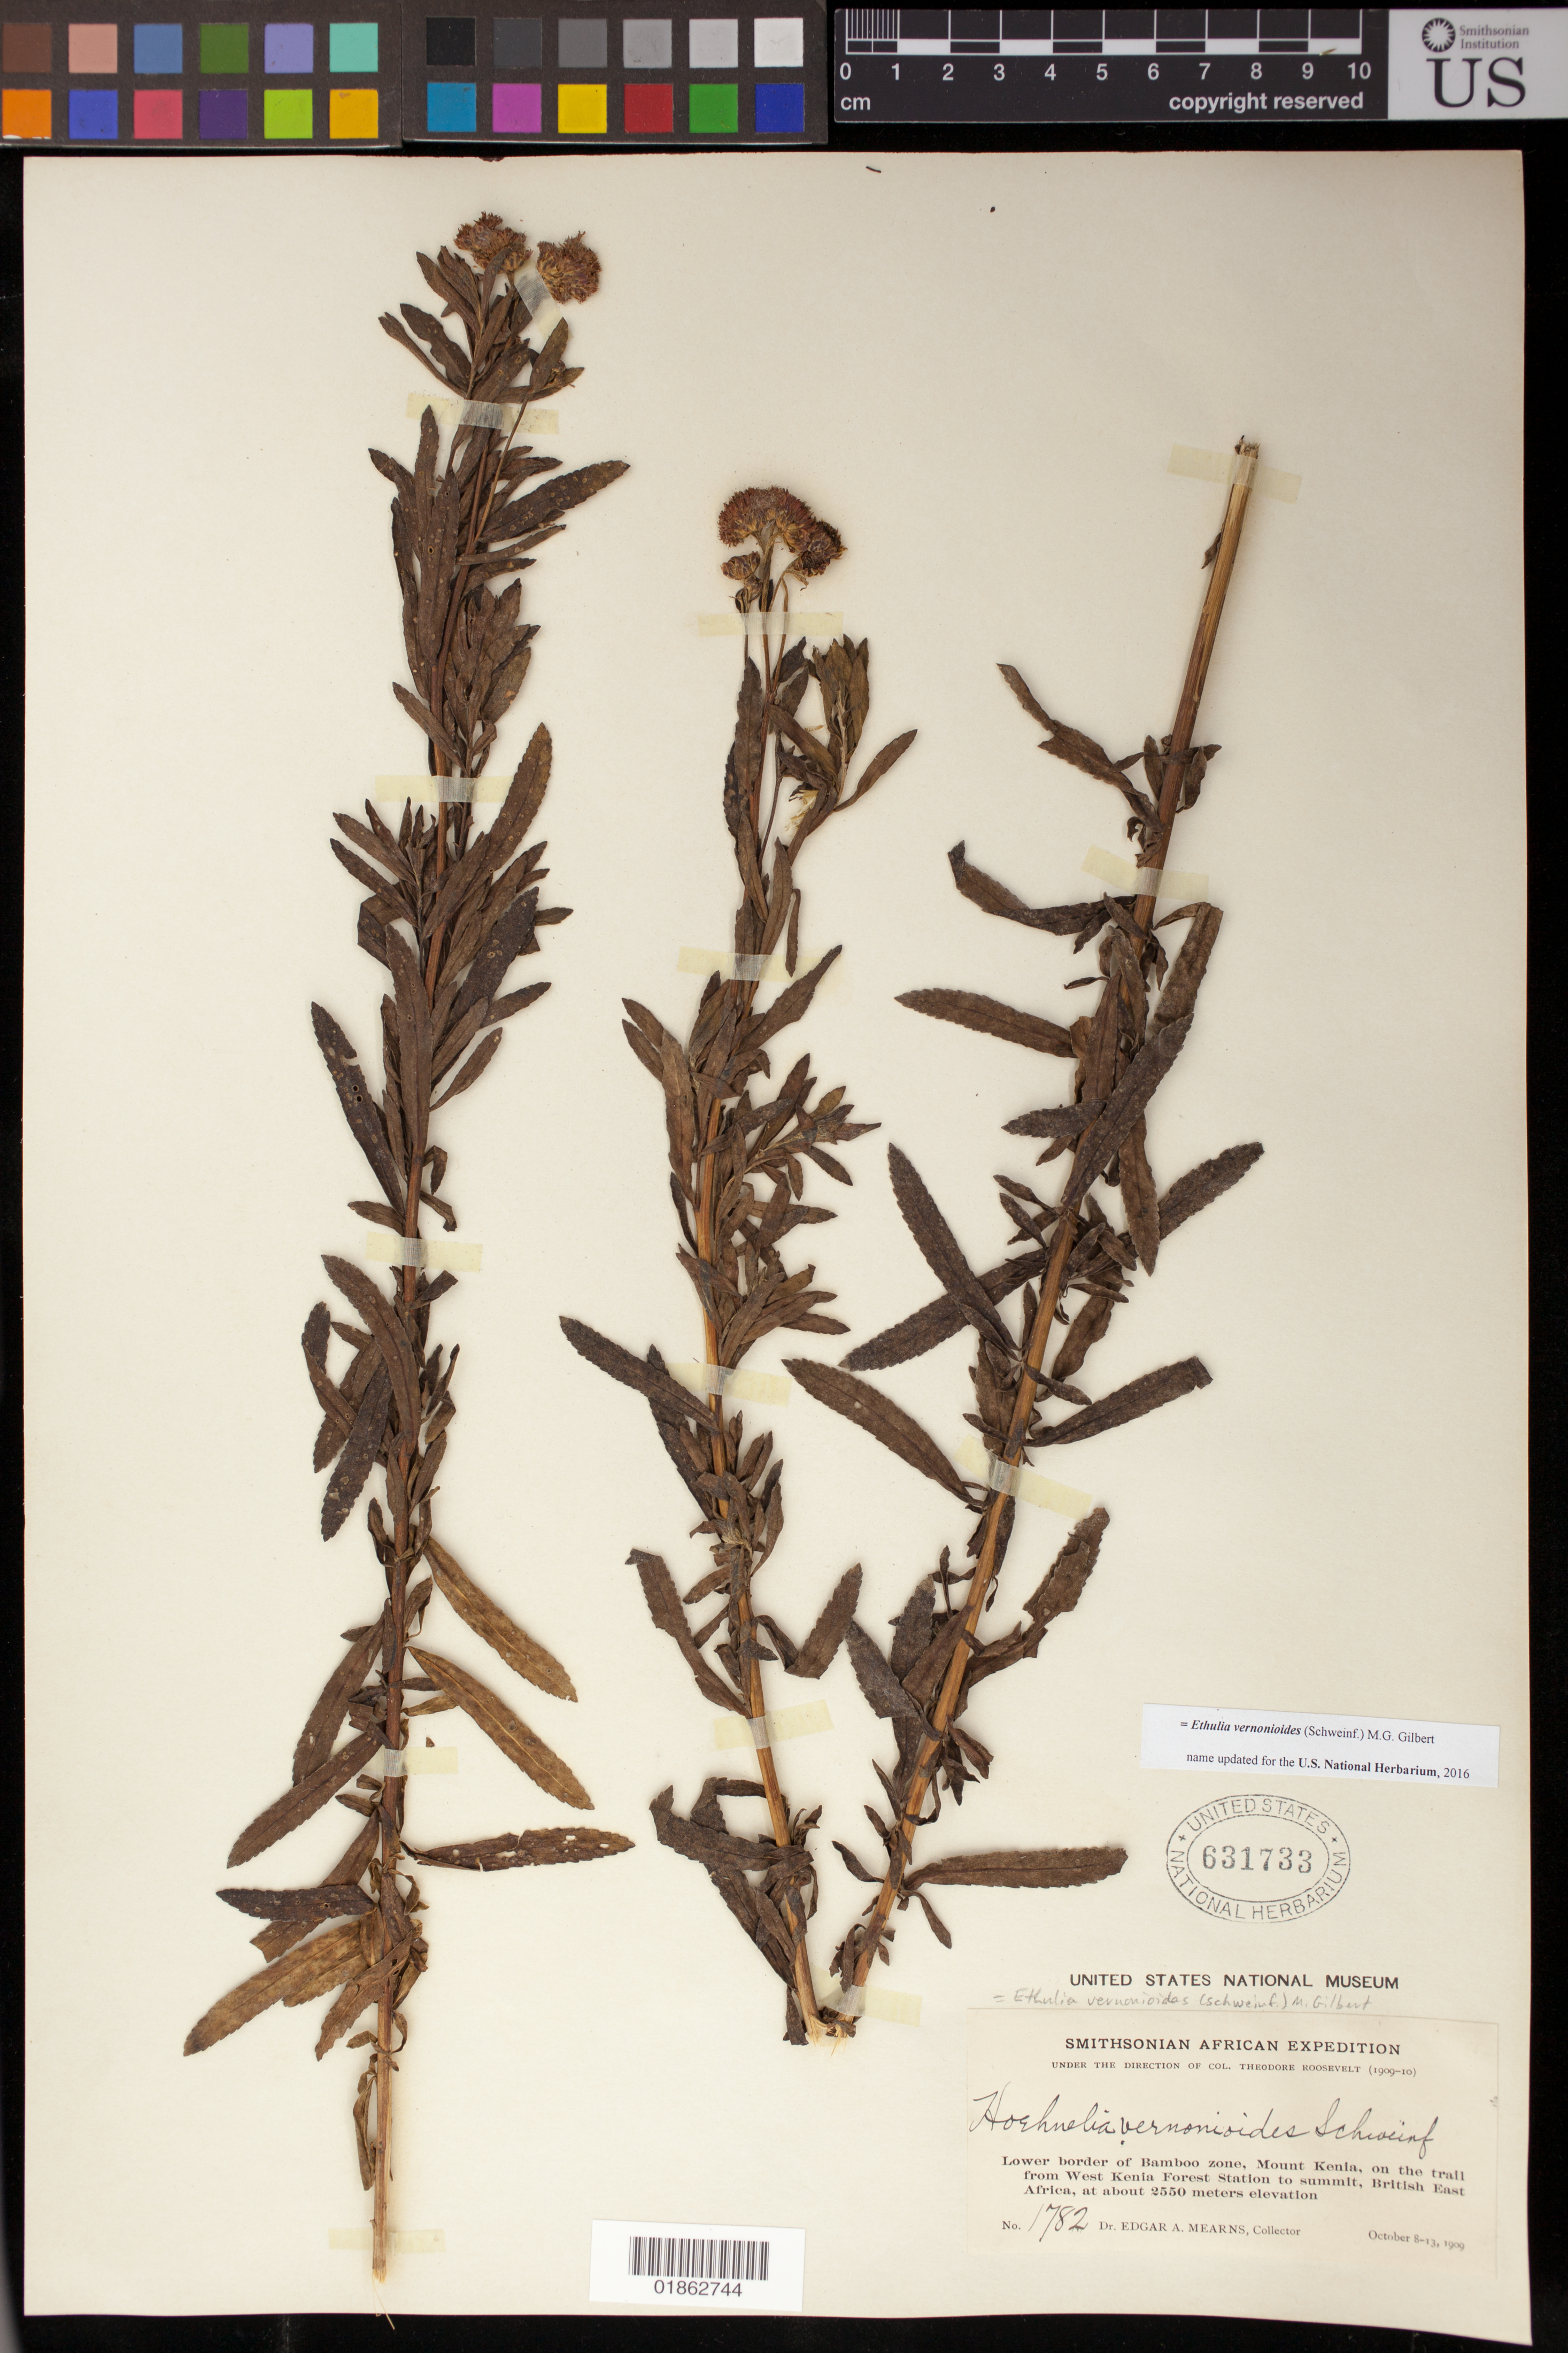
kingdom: Plantae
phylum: Tracheophyta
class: Magnoliopsida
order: Asterales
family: Asteraceae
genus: Ethulia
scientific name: Ethulia vernonioides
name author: (Schweinf.) M.G. Gilbert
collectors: E. A. Mearns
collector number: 1782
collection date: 1909-10-08/1909-10-13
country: Kenya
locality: Lower border of Bamboo zone, Mount Kenia, on the trail from West Kenia Forest Station to summit, British East Africa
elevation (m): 2550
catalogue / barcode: US 631733